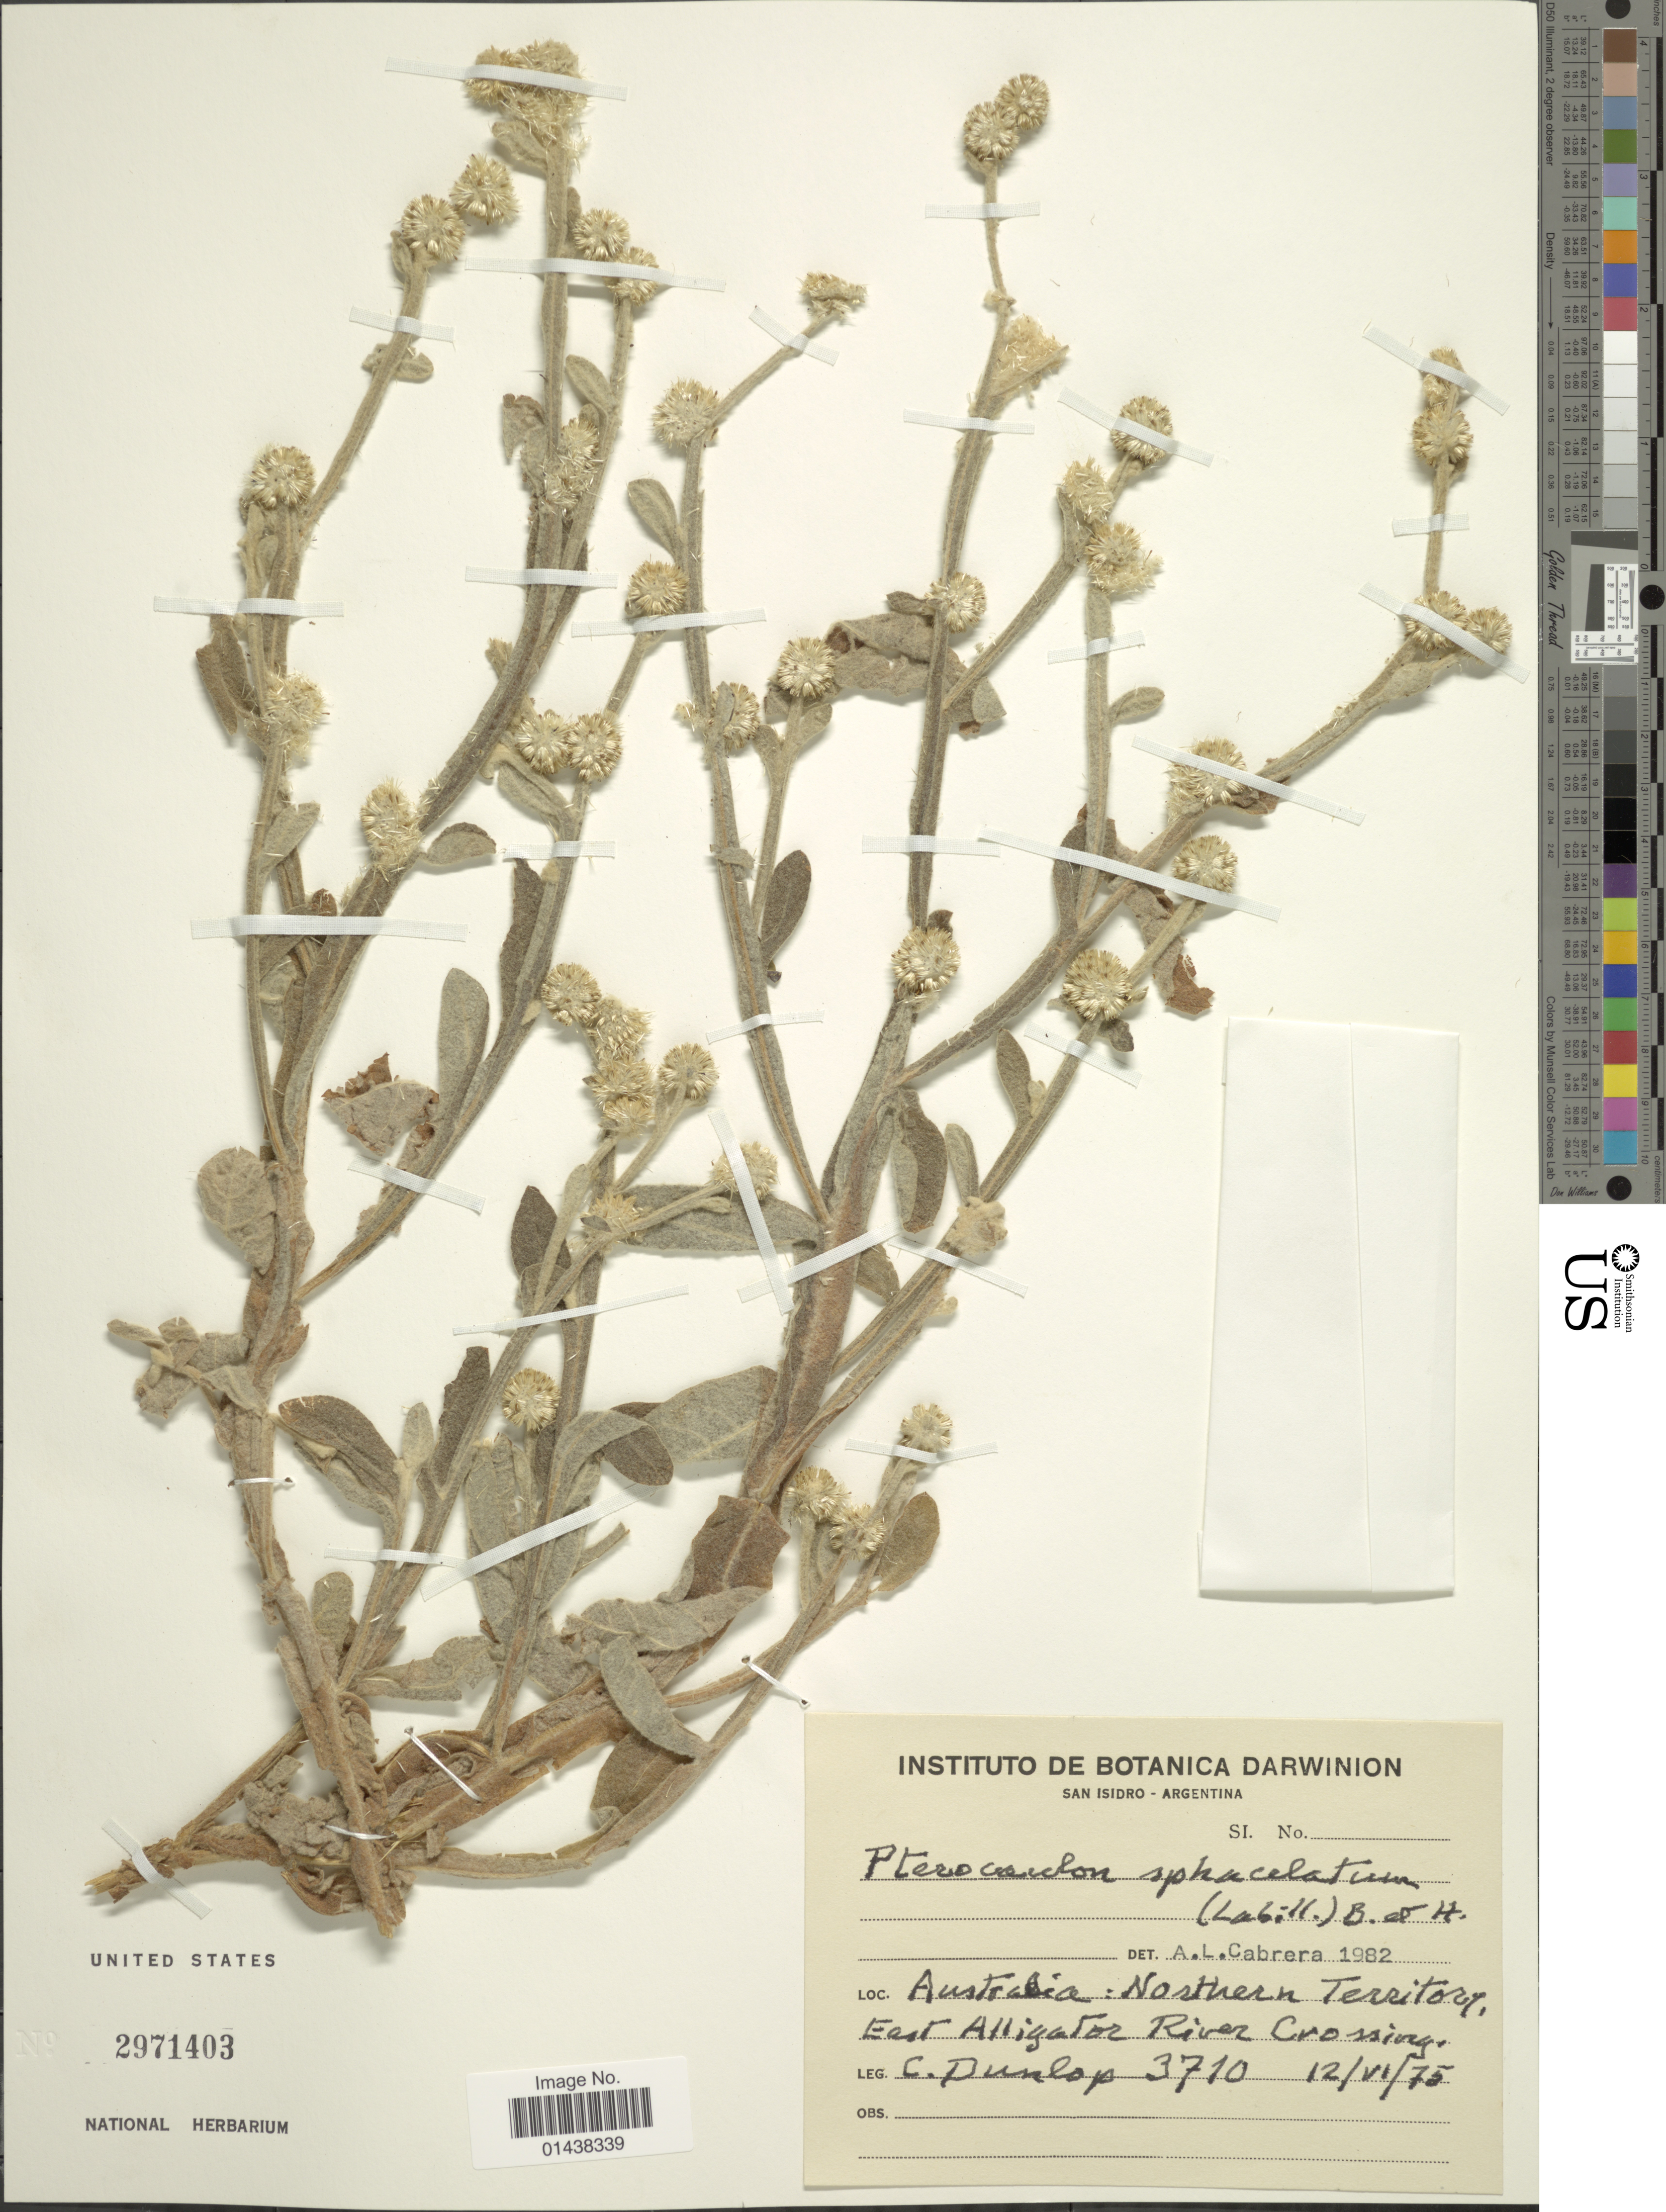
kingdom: Plantae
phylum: Tracheophyta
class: Magnoliopsida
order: Asterales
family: Asteraceae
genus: Pterocaulon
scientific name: Pterocaulon sphacelatum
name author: (Labill.) F. Muell.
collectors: C. Dunlop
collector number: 3710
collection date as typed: Transcribed d/m/y: 12/6/75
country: Australia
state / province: Northern Territory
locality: East Alligator River Crossing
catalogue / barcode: US 2971403